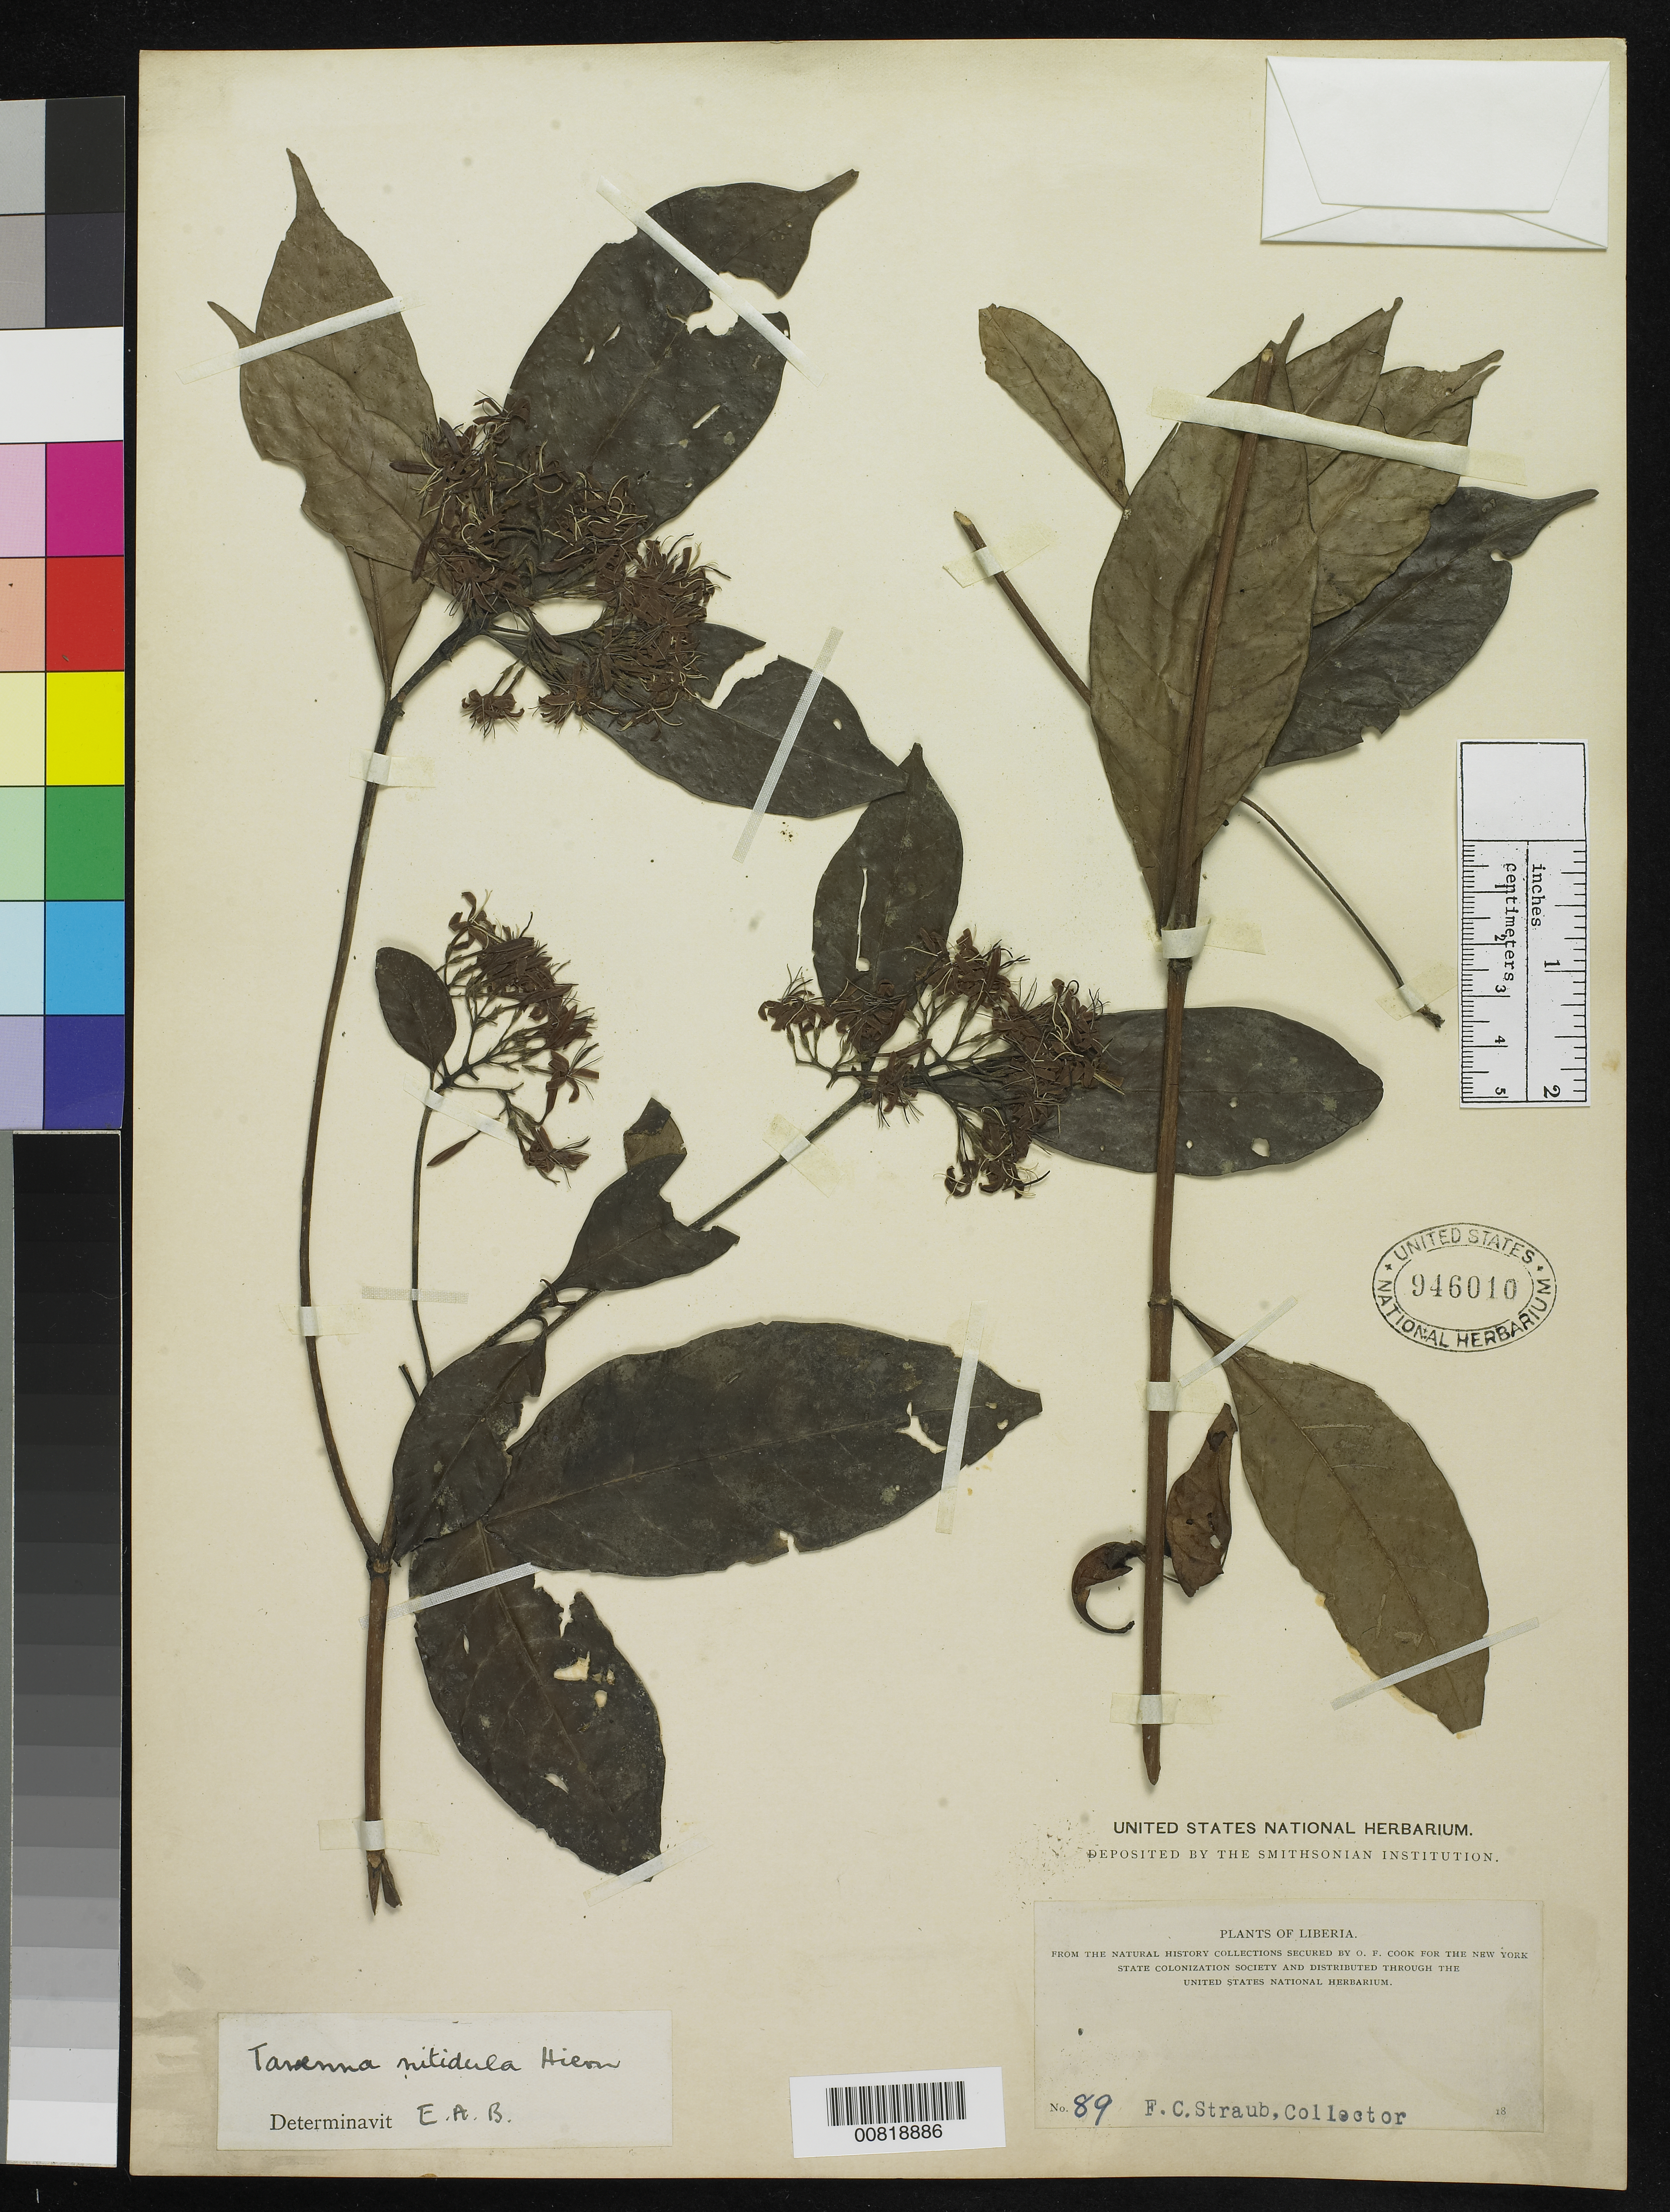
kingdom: Plantae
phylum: Tracheophyta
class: Magnoliopsida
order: Gentianales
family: Rubiaceae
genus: Tarenna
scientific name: Tarenna nitidula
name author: (Benth.) Hiern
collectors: F. Straub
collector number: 89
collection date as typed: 18--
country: Liberia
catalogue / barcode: US 946010